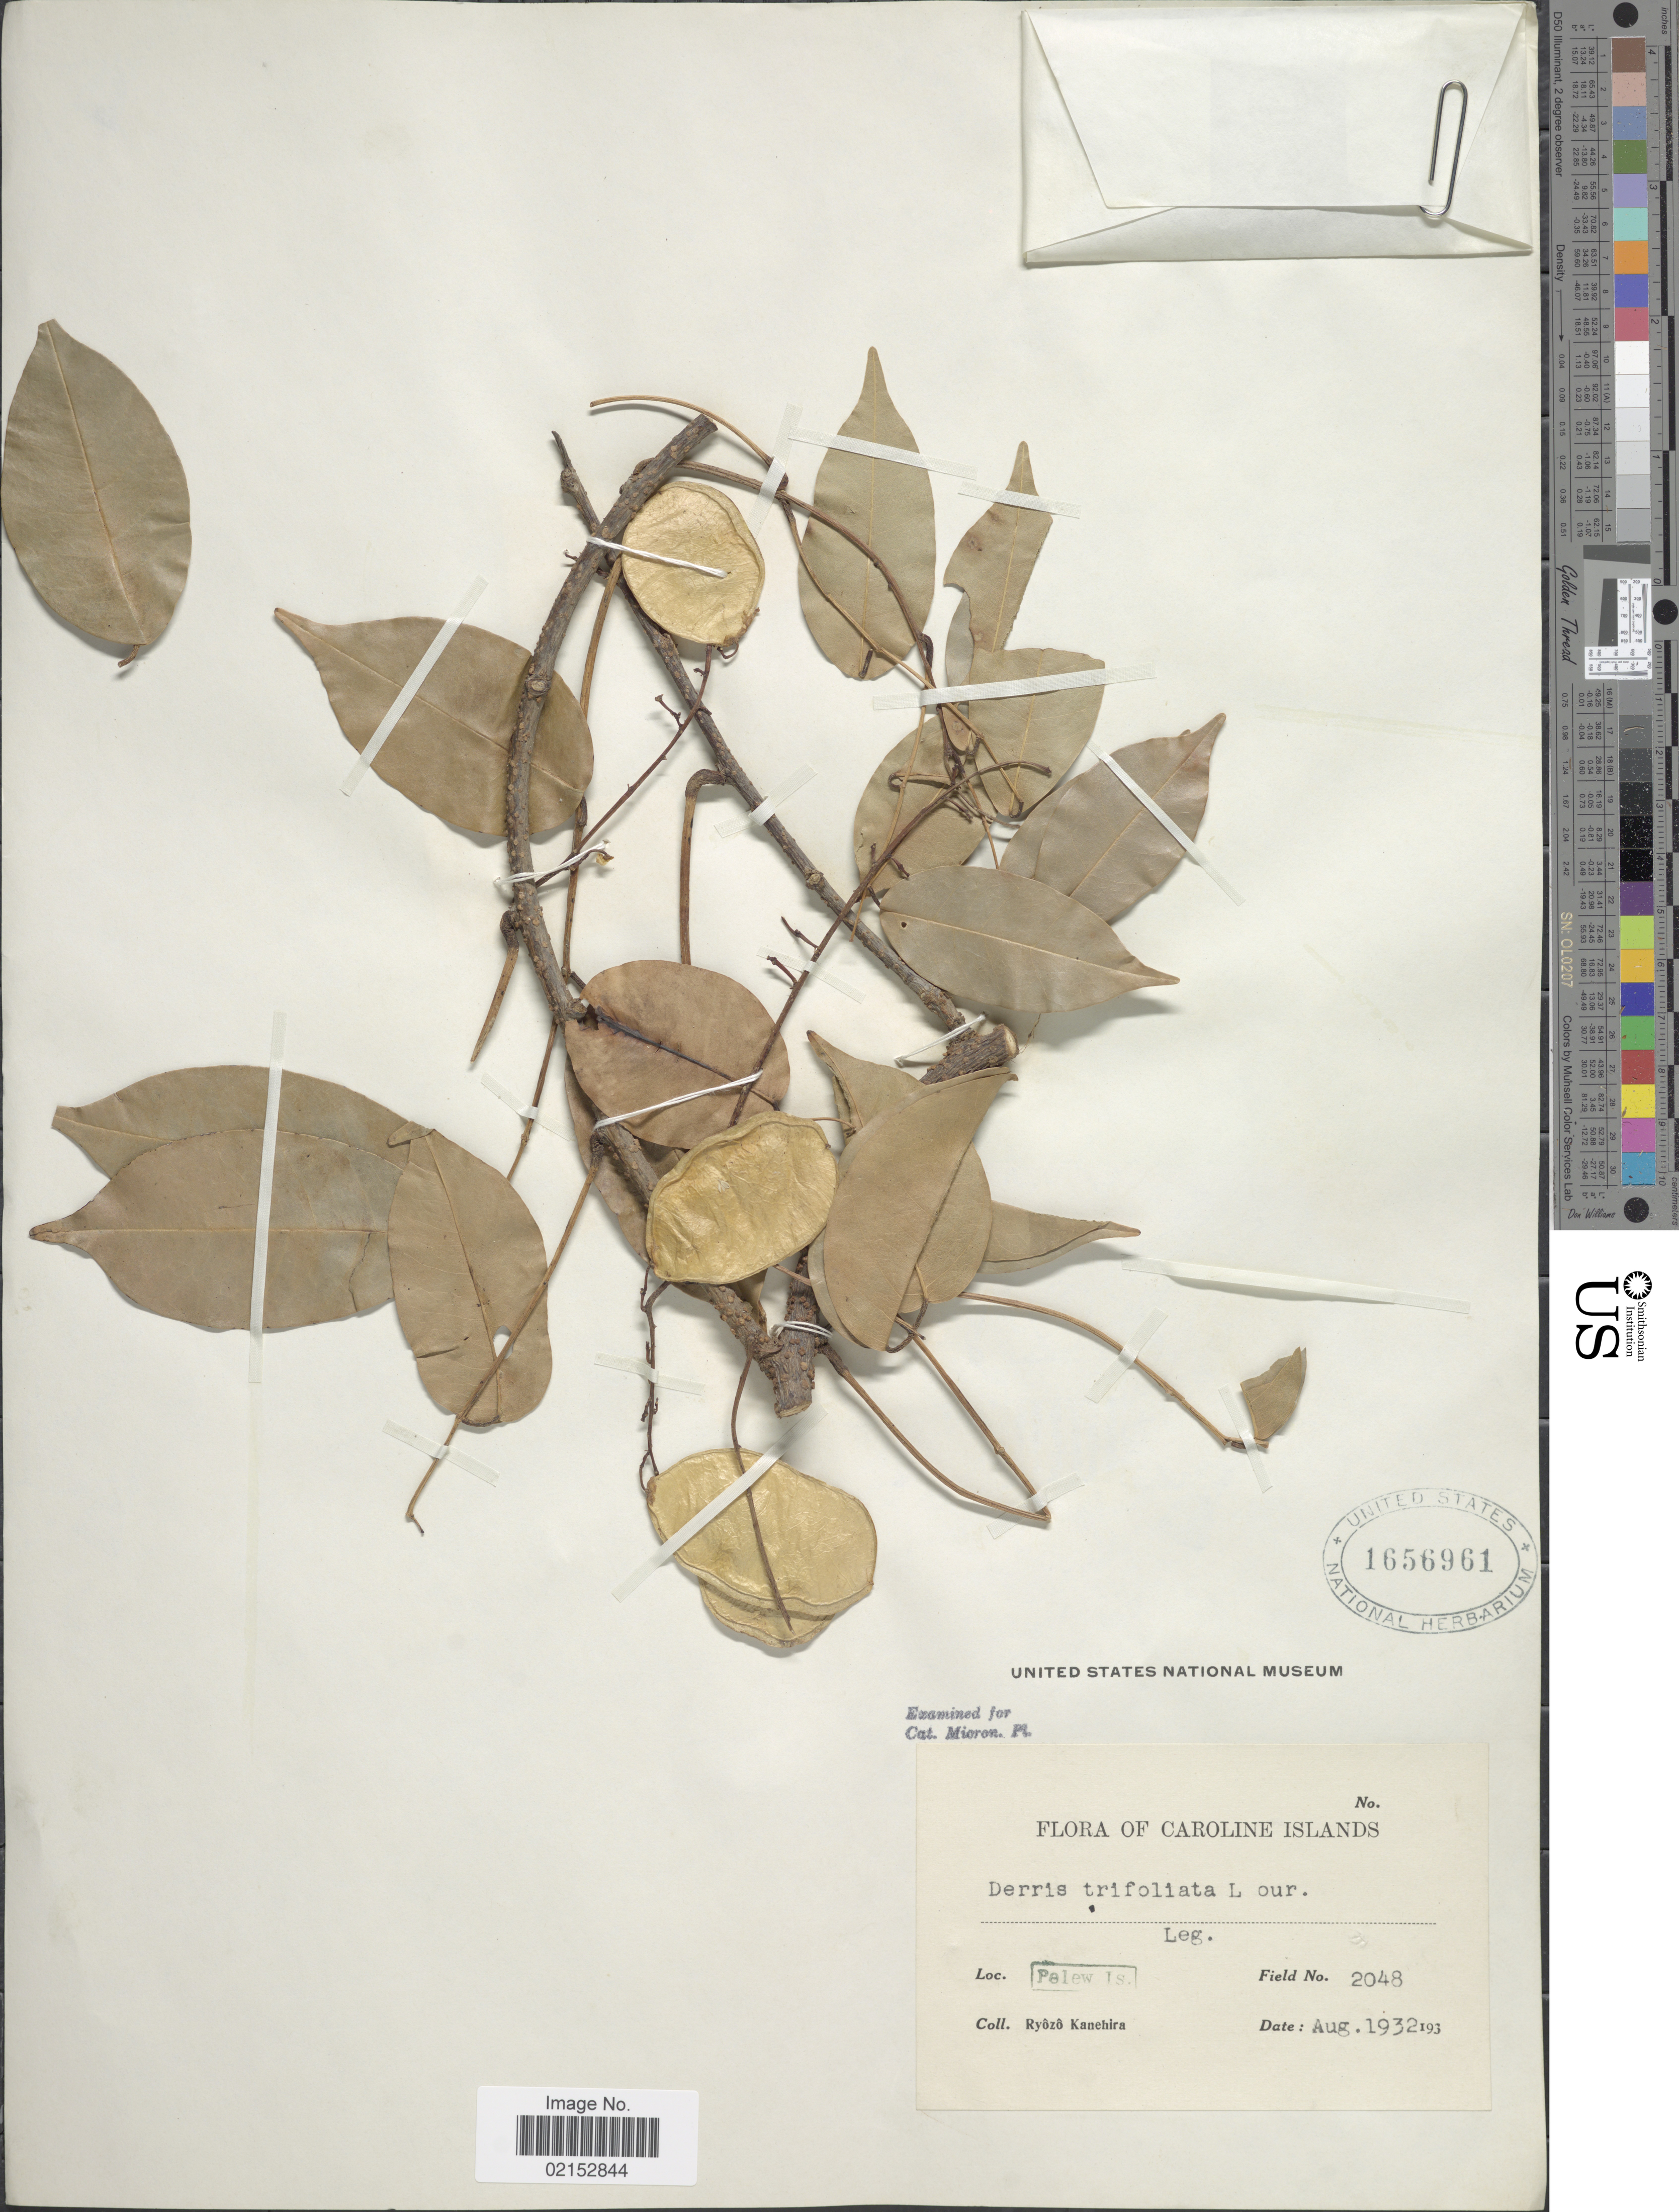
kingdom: Plantae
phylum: Tracheophyta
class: Magnoliopsida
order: Fabales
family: Fabaceae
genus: Derris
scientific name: Derris trifoliata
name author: Lour.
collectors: R. Kanehira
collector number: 2048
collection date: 1932-08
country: Palau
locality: Caroline Islands, Palew Is.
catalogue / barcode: US 1656961